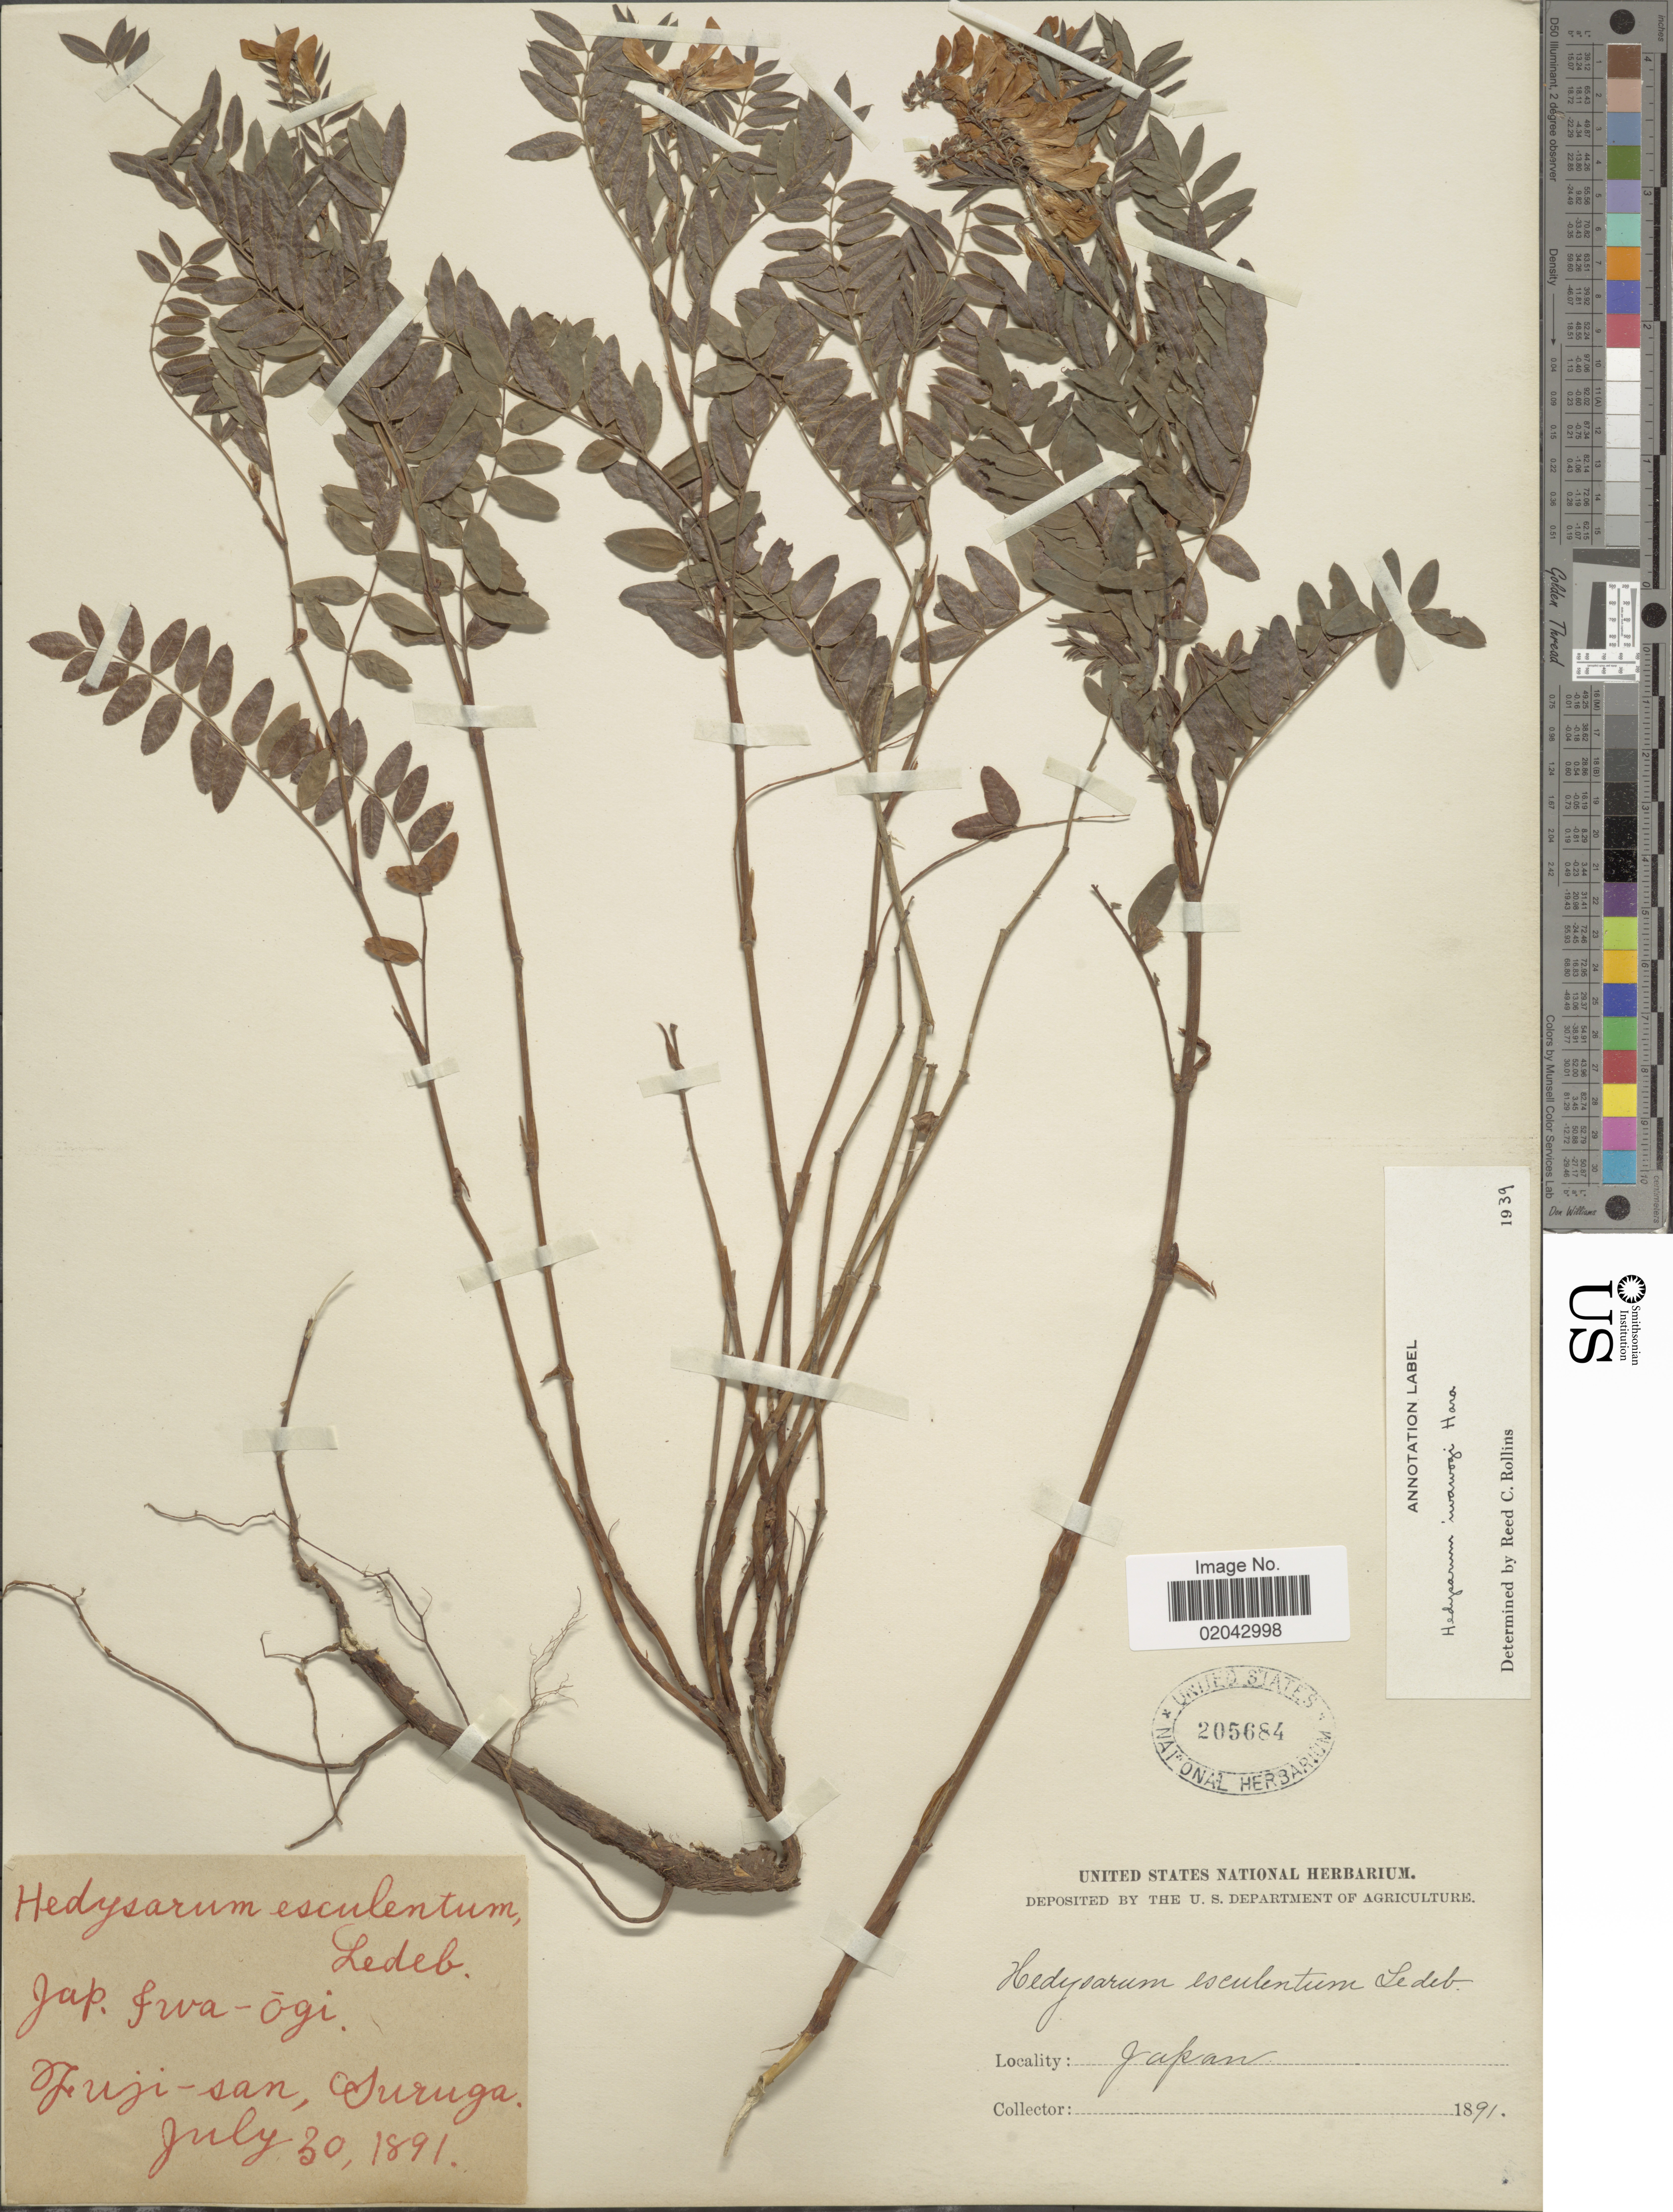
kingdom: Plantae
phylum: Tracheophyta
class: Magnoliopsida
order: Fabales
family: Fabaceae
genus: Hedysarum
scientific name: Hedysarum kopetdaghi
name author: Boriss.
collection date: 1891-07-30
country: Japan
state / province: Sizuoka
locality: Fuji-san, Suruga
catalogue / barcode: US 205684